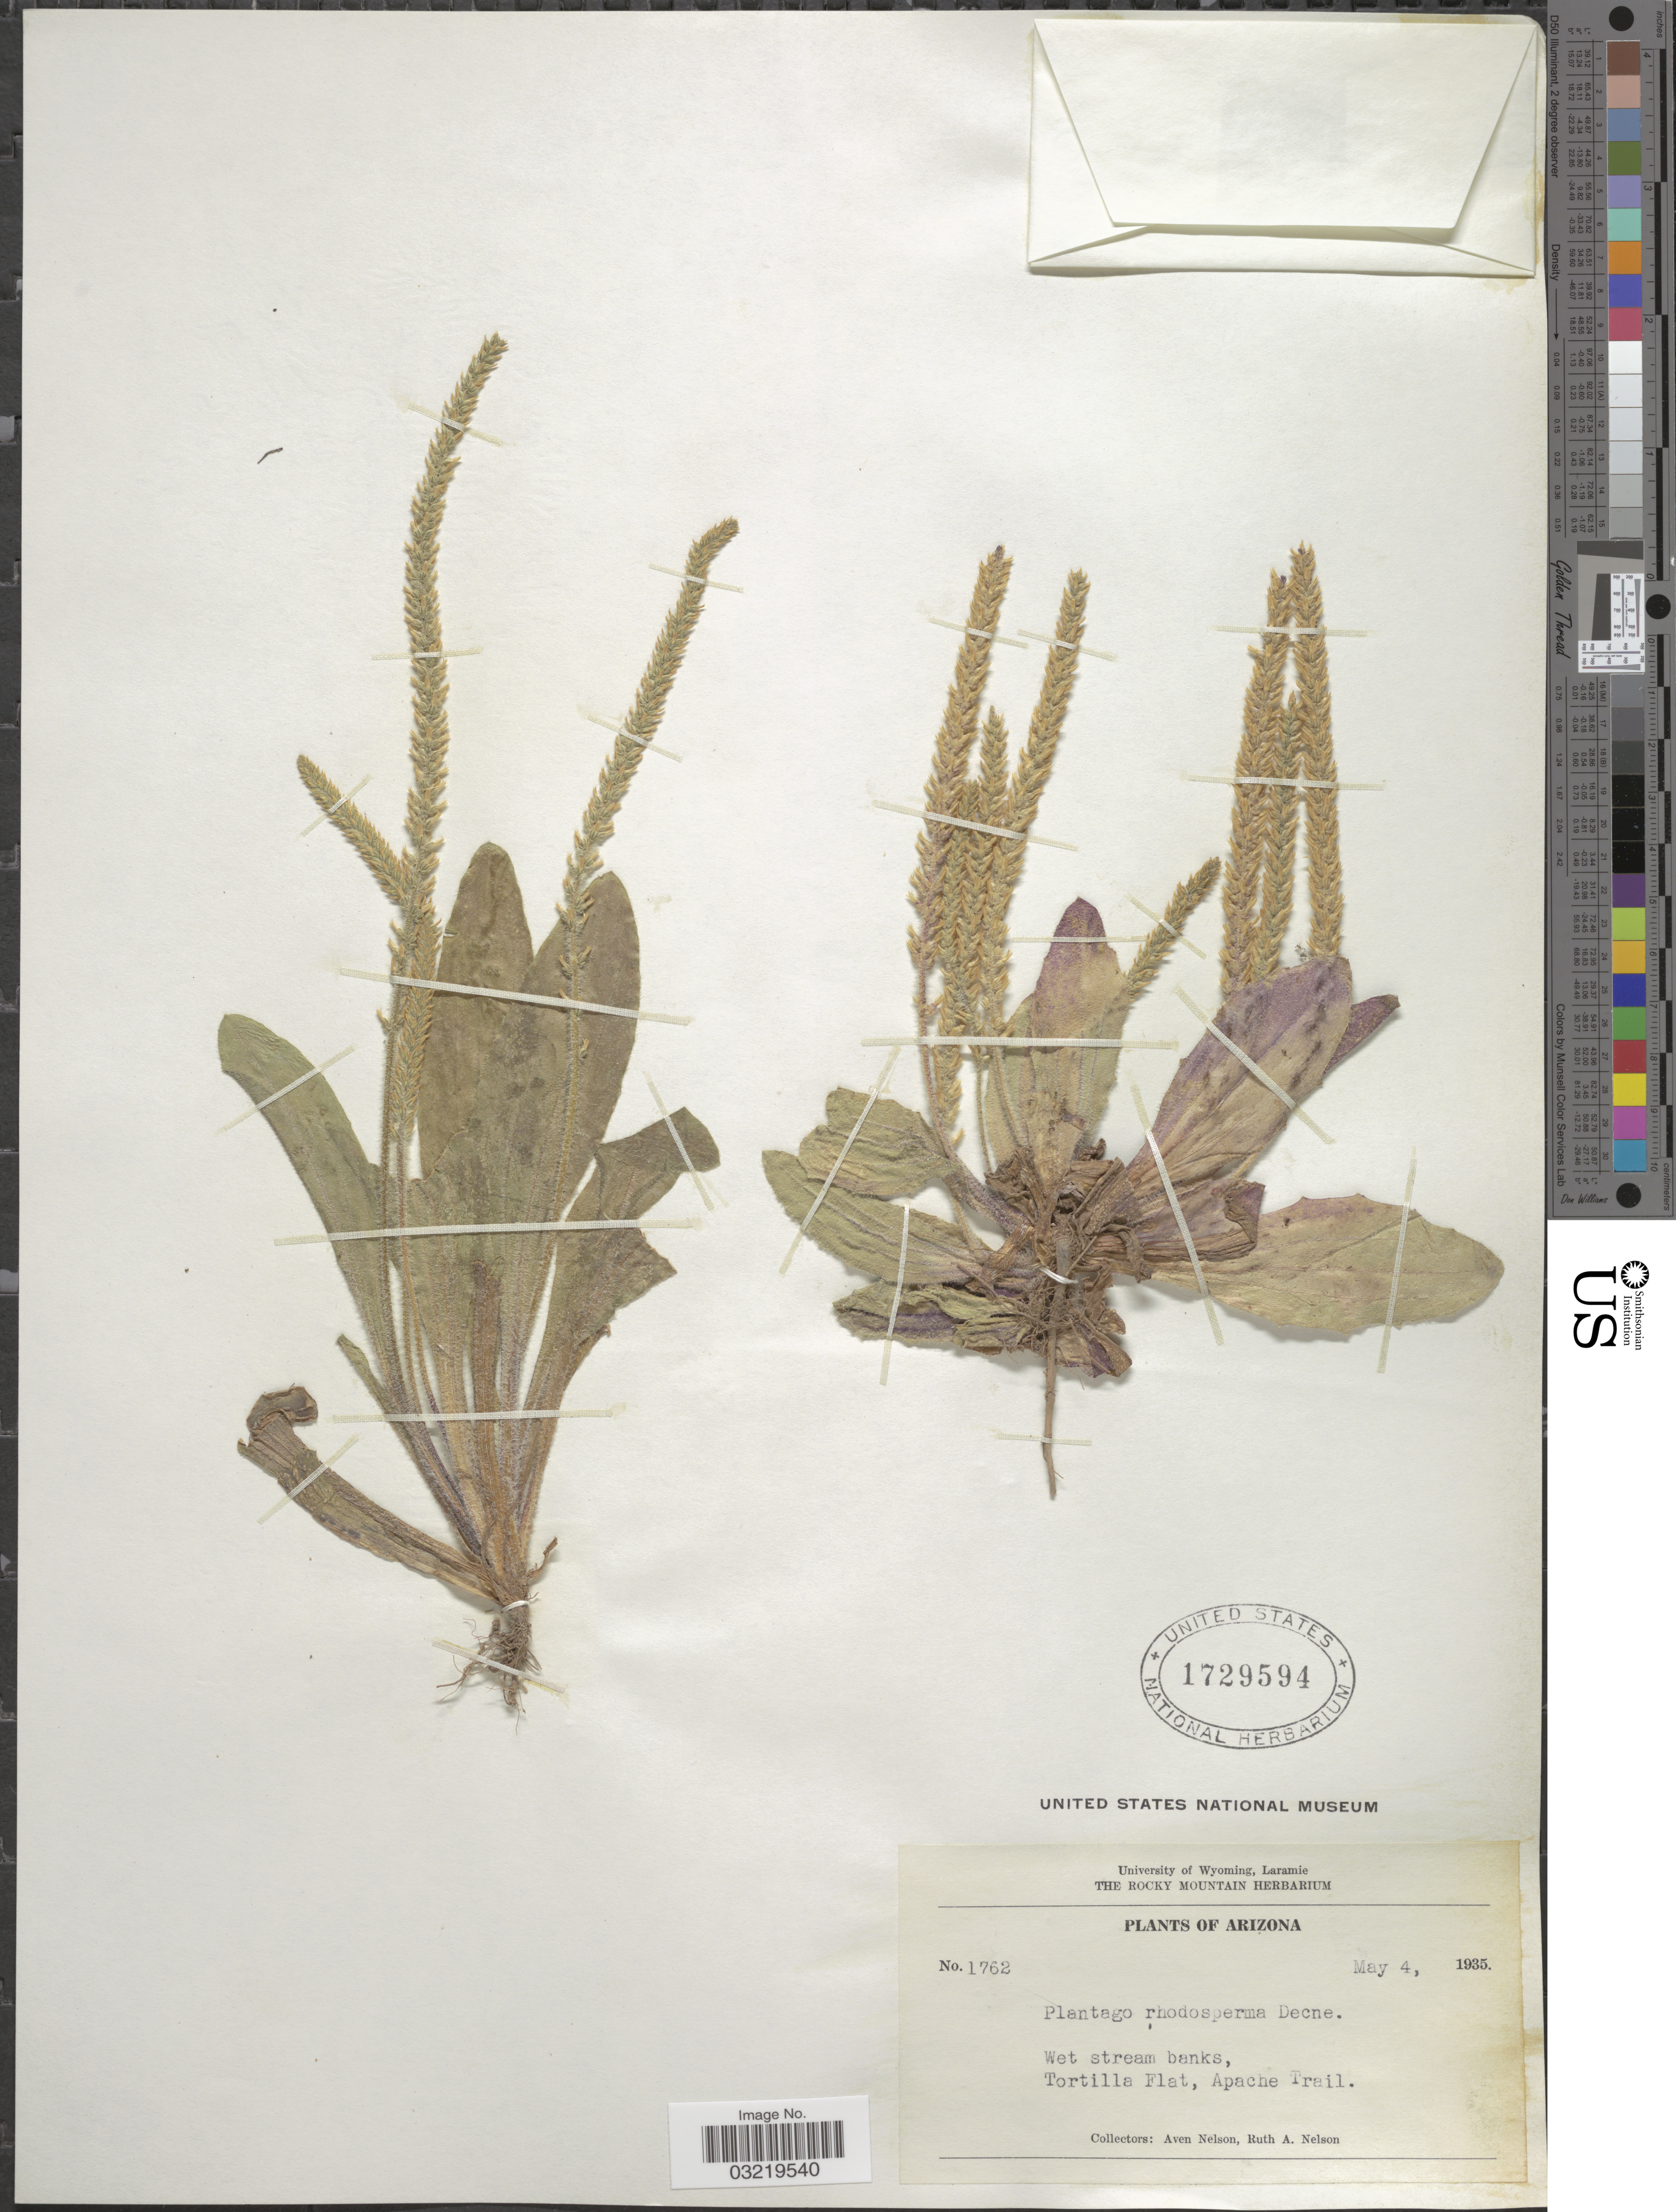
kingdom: Plantae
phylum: Tracheophyta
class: Magnoliopsida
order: Lamiales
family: Plantaginaceae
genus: Plantago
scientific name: Plantago rhodosperma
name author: Decne.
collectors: A. Nelson & R. A. Nelson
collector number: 1762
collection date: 1935-05-04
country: United States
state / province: Arizona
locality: Wet stream banks, Tortilla Flat, Apache Trail.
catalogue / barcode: US 1729594